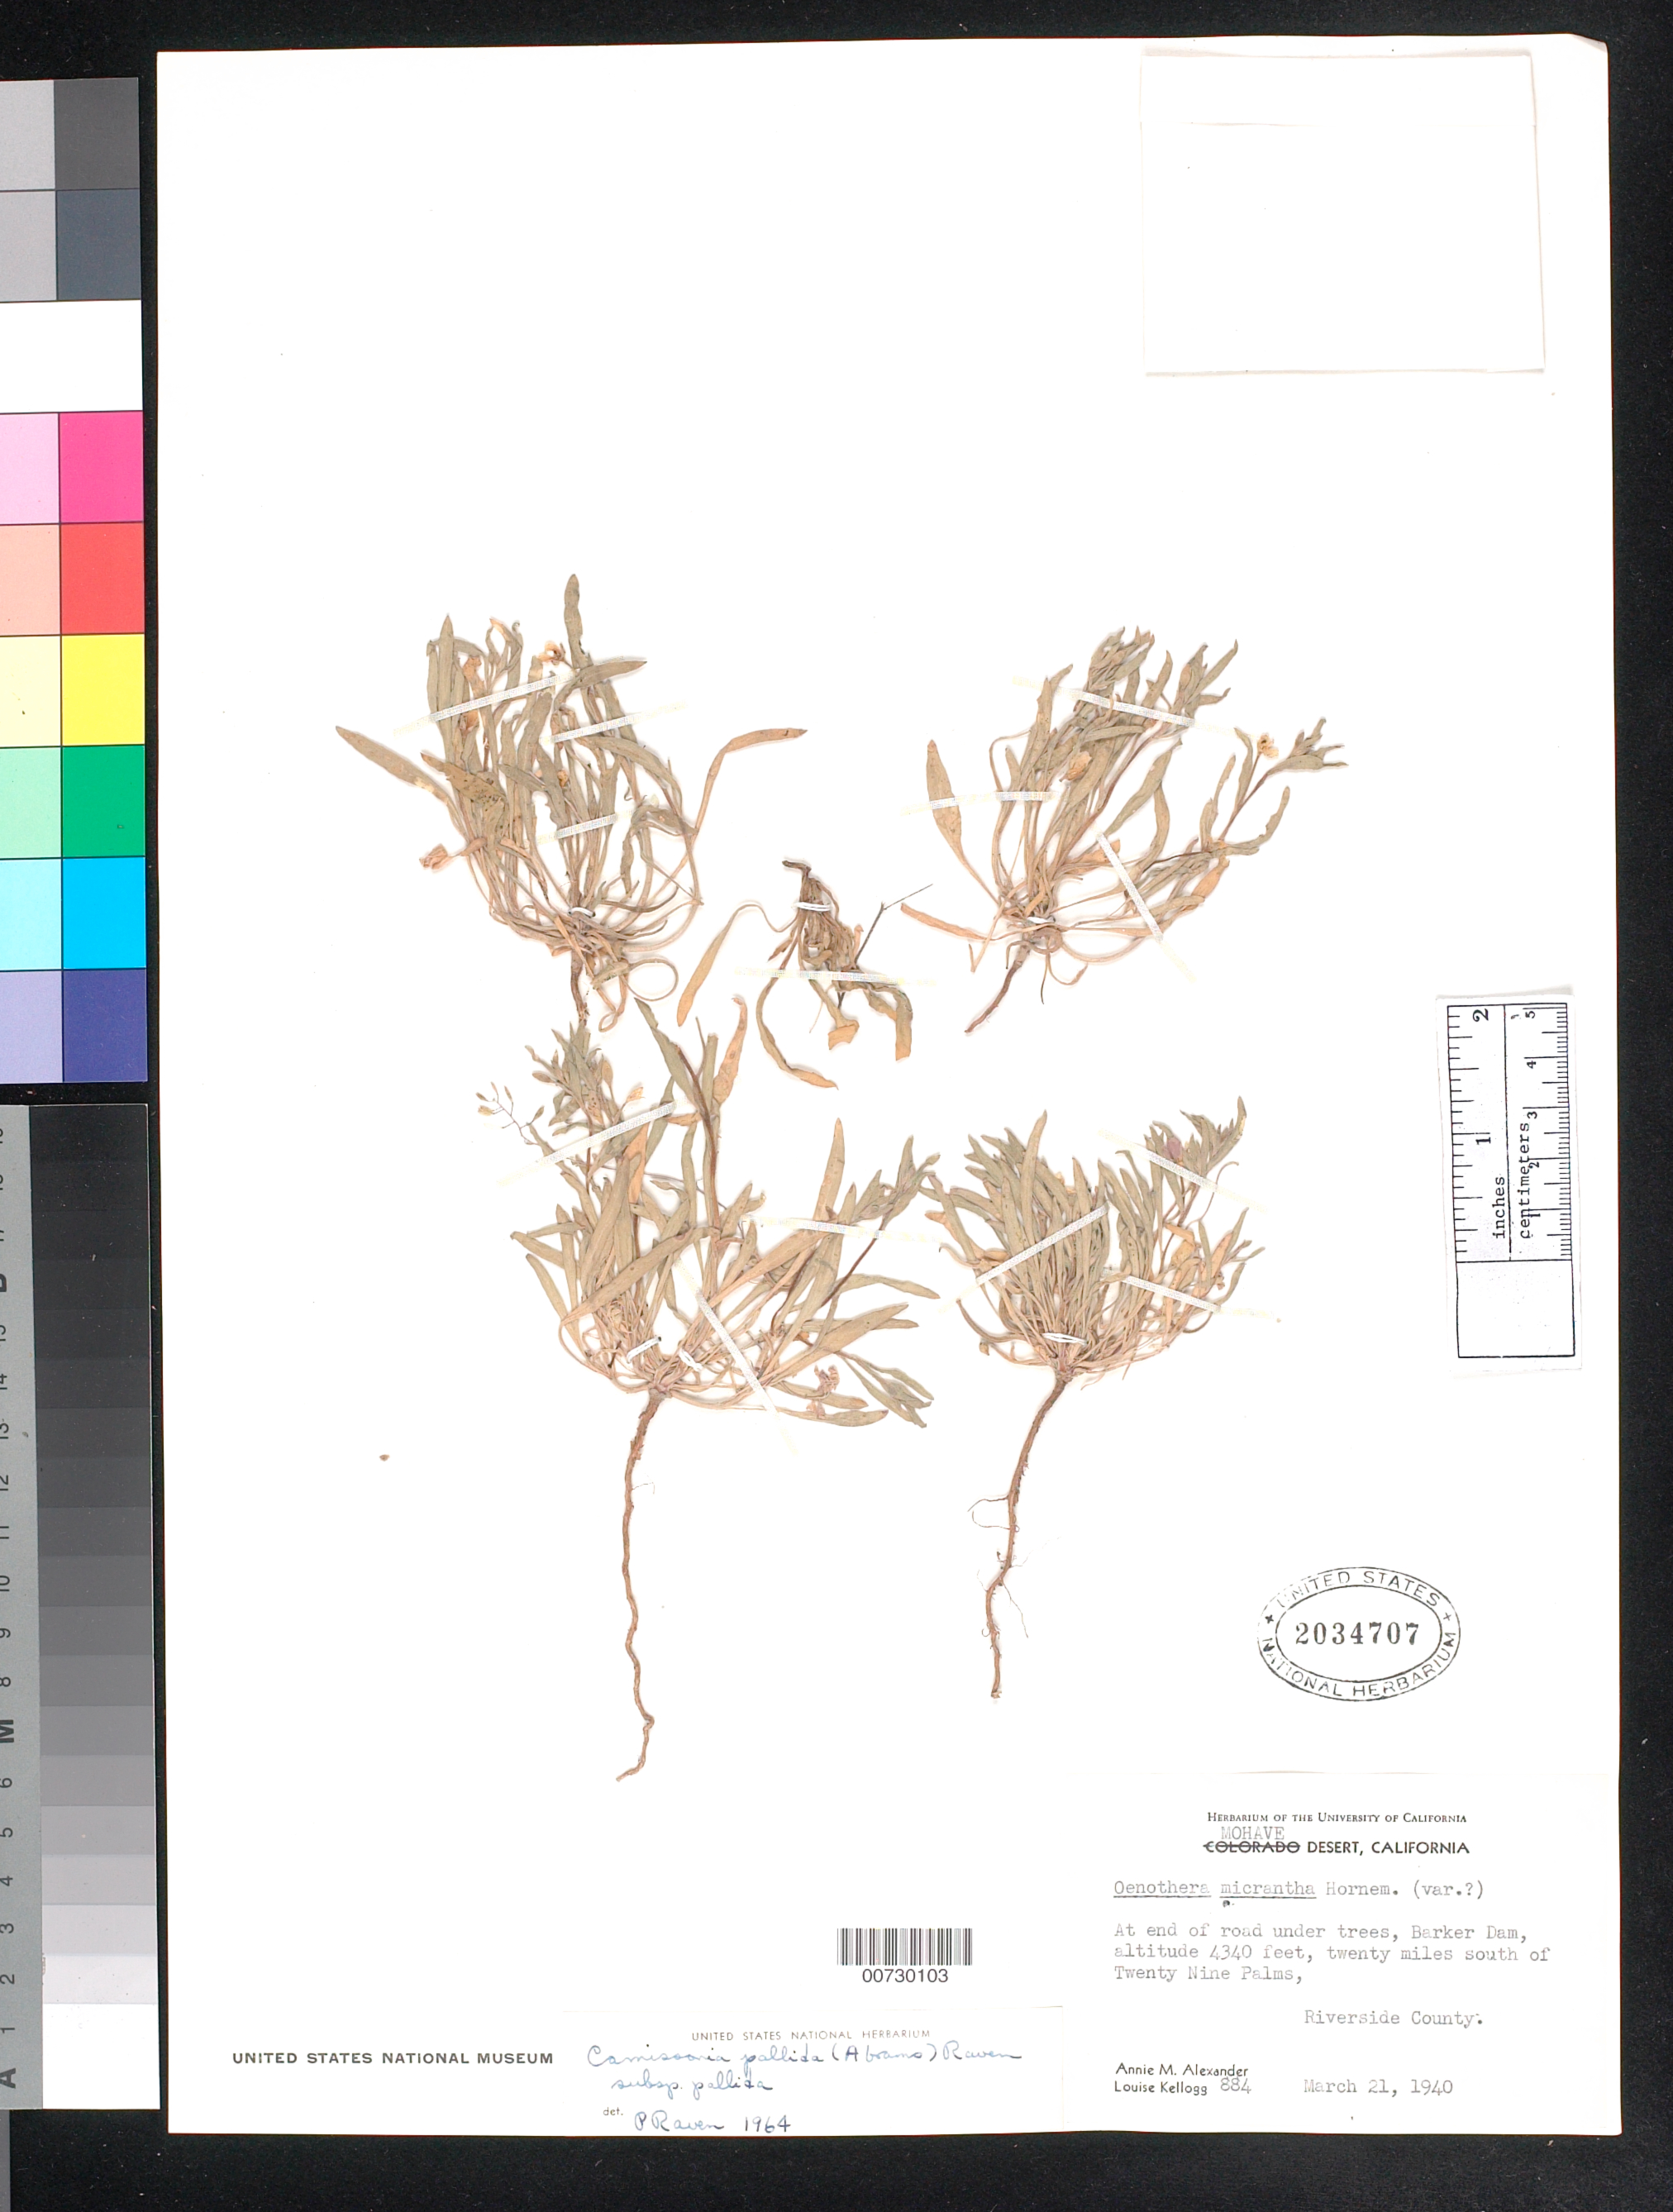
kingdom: Plantae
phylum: Tracheophyta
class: Magnoliopsida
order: Myrtales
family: Onagraceae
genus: Camissoniopsis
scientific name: Camissoniopsis pallida subsp. pallida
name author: (Abrams) W.L. Wagner & Hoch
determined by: Wagner, W. L., (BOT), Smithsonian Institution - National Museum of Natural History (UNITED STATES)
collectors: A. M. Alexander & L. Kellogg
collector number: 884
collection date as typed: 21 Mar 1940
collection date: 1940-03-21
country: United States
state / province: California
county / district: Riverside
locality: Barker Dam, 20 miles south of Twenty Nine Palms, Mohave Desert.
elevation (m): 1323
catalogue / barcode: US 1103146